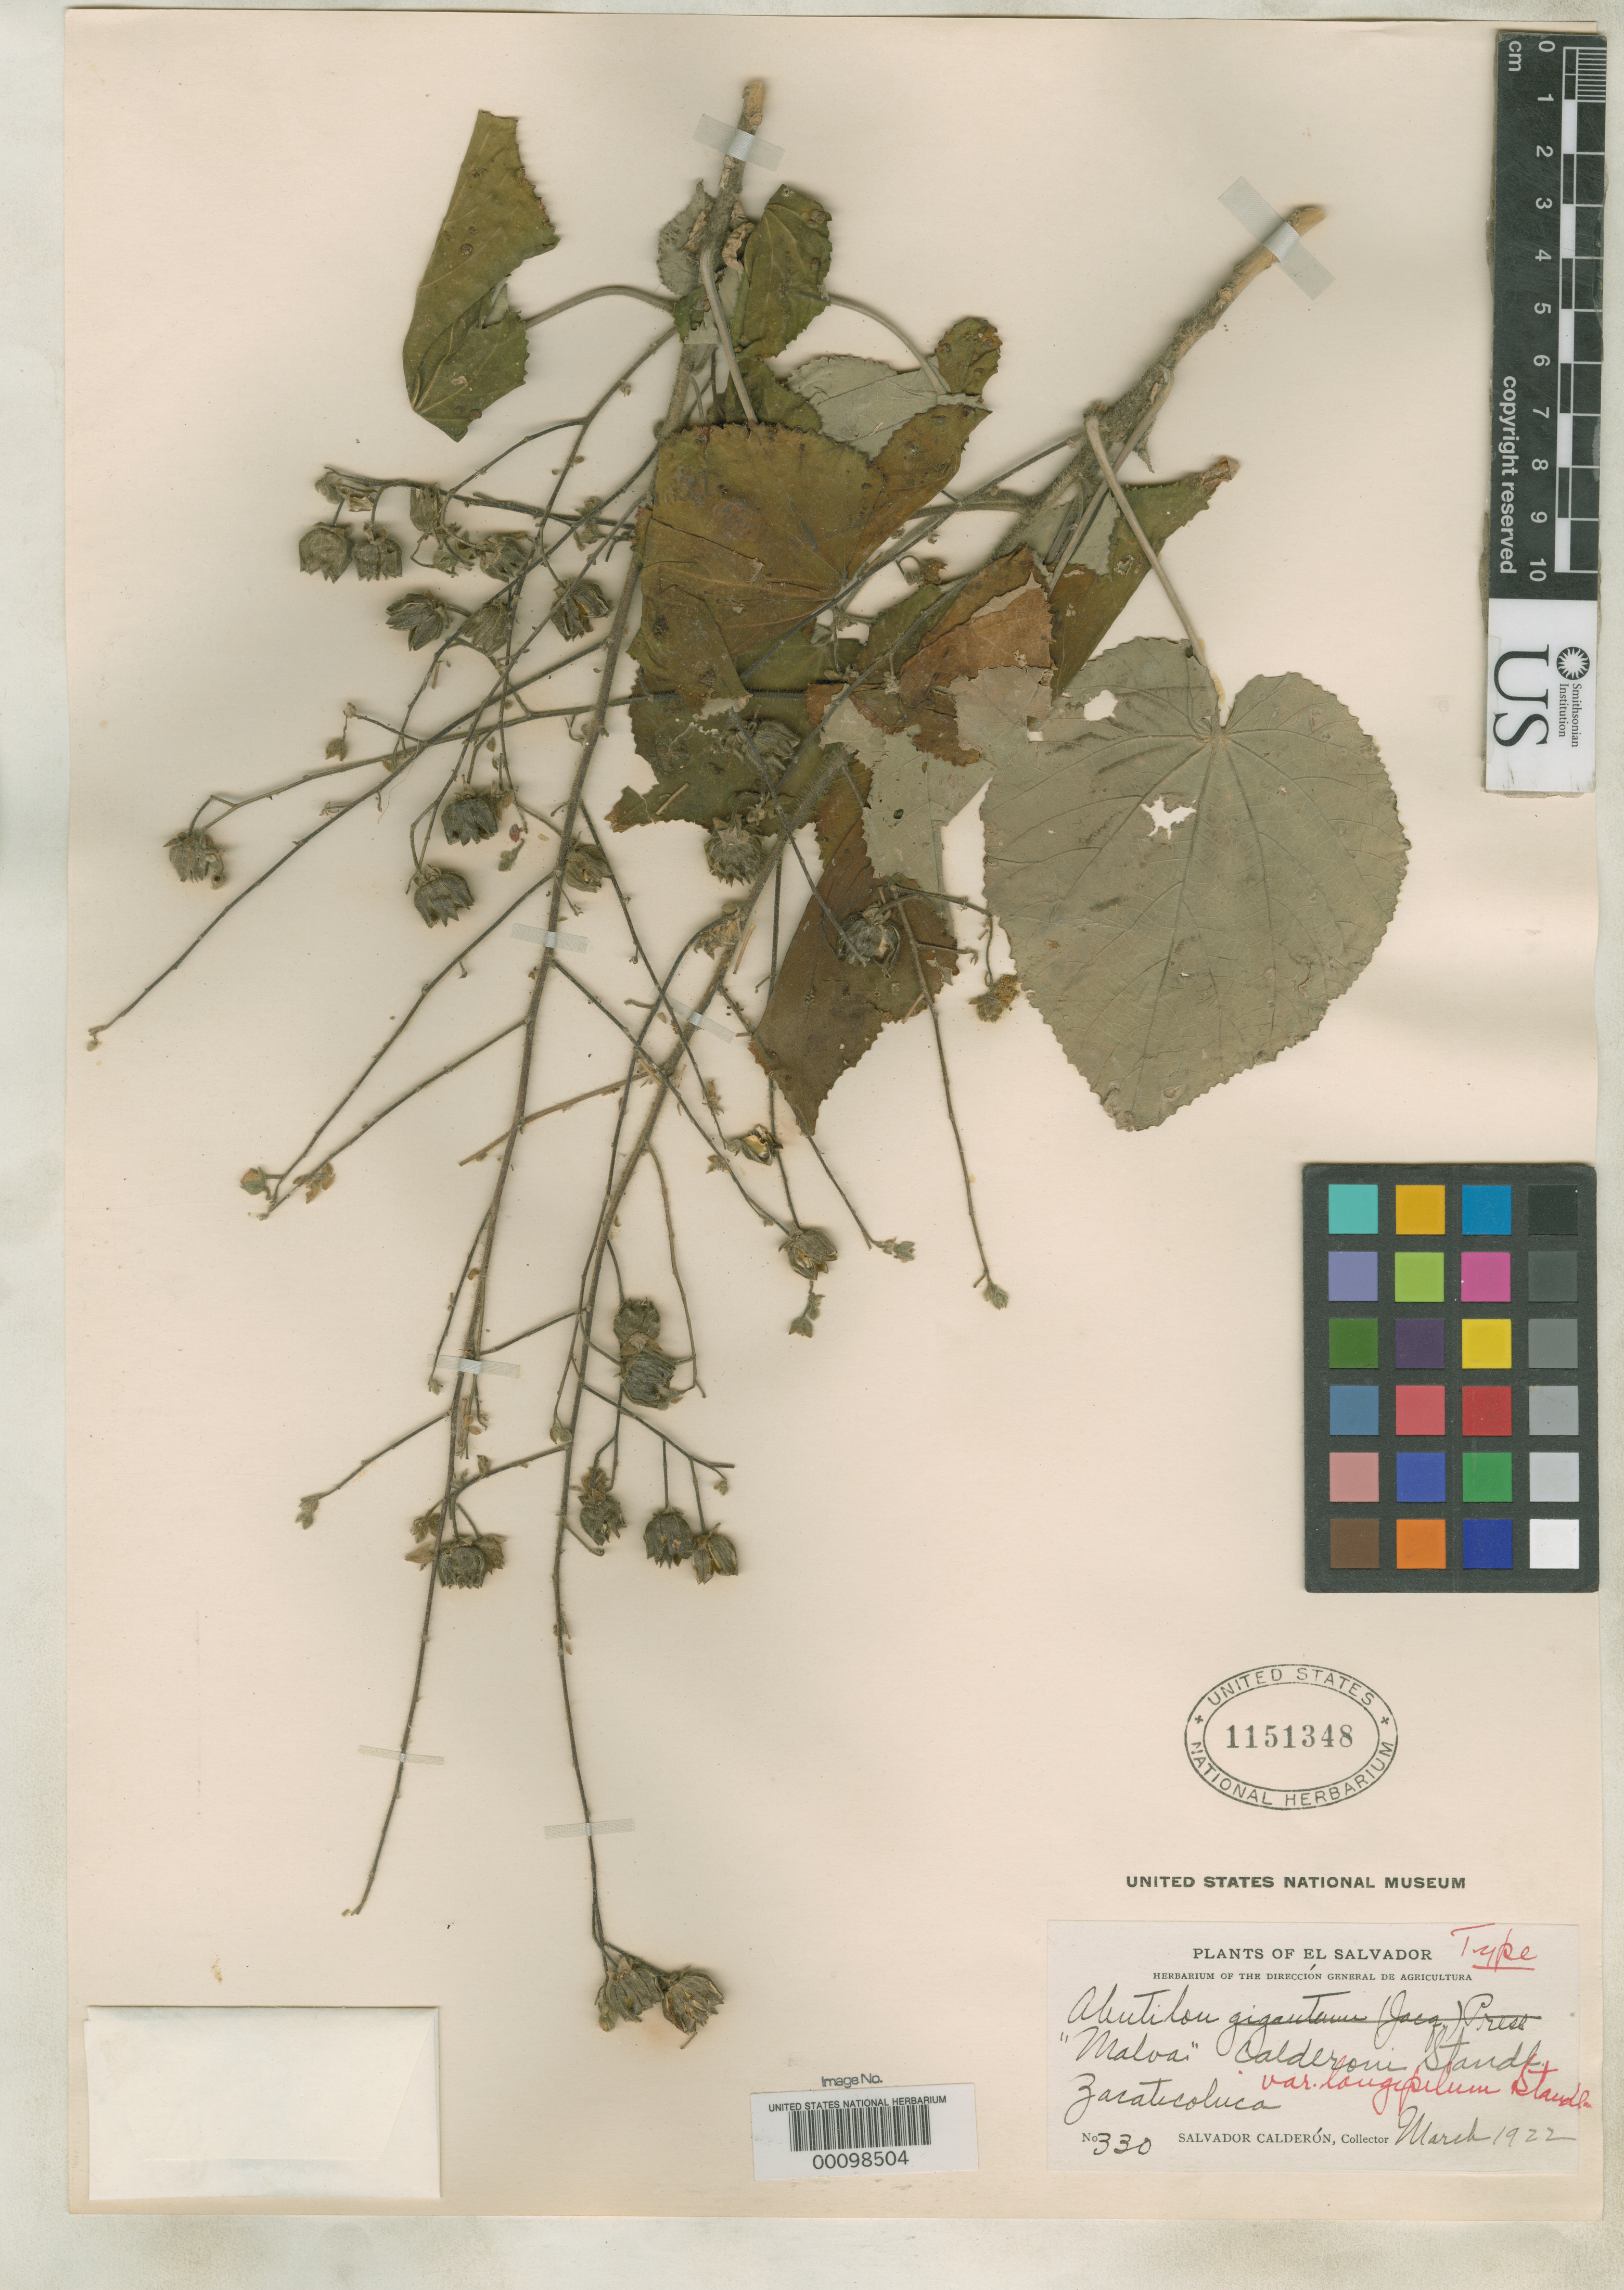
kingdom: Plantae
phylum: Tracheophyta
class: Magnoliopsida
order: Malvales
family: Malvaceae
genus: Abutilon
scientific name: Abutilon calderonii var. longipilum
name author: Standl.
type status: Holotype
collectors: S. Calderón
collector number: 330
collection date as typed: Mar 1922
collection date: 1922-03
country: El Salvador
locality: Zacatecoluca.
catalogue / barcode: US 1151348